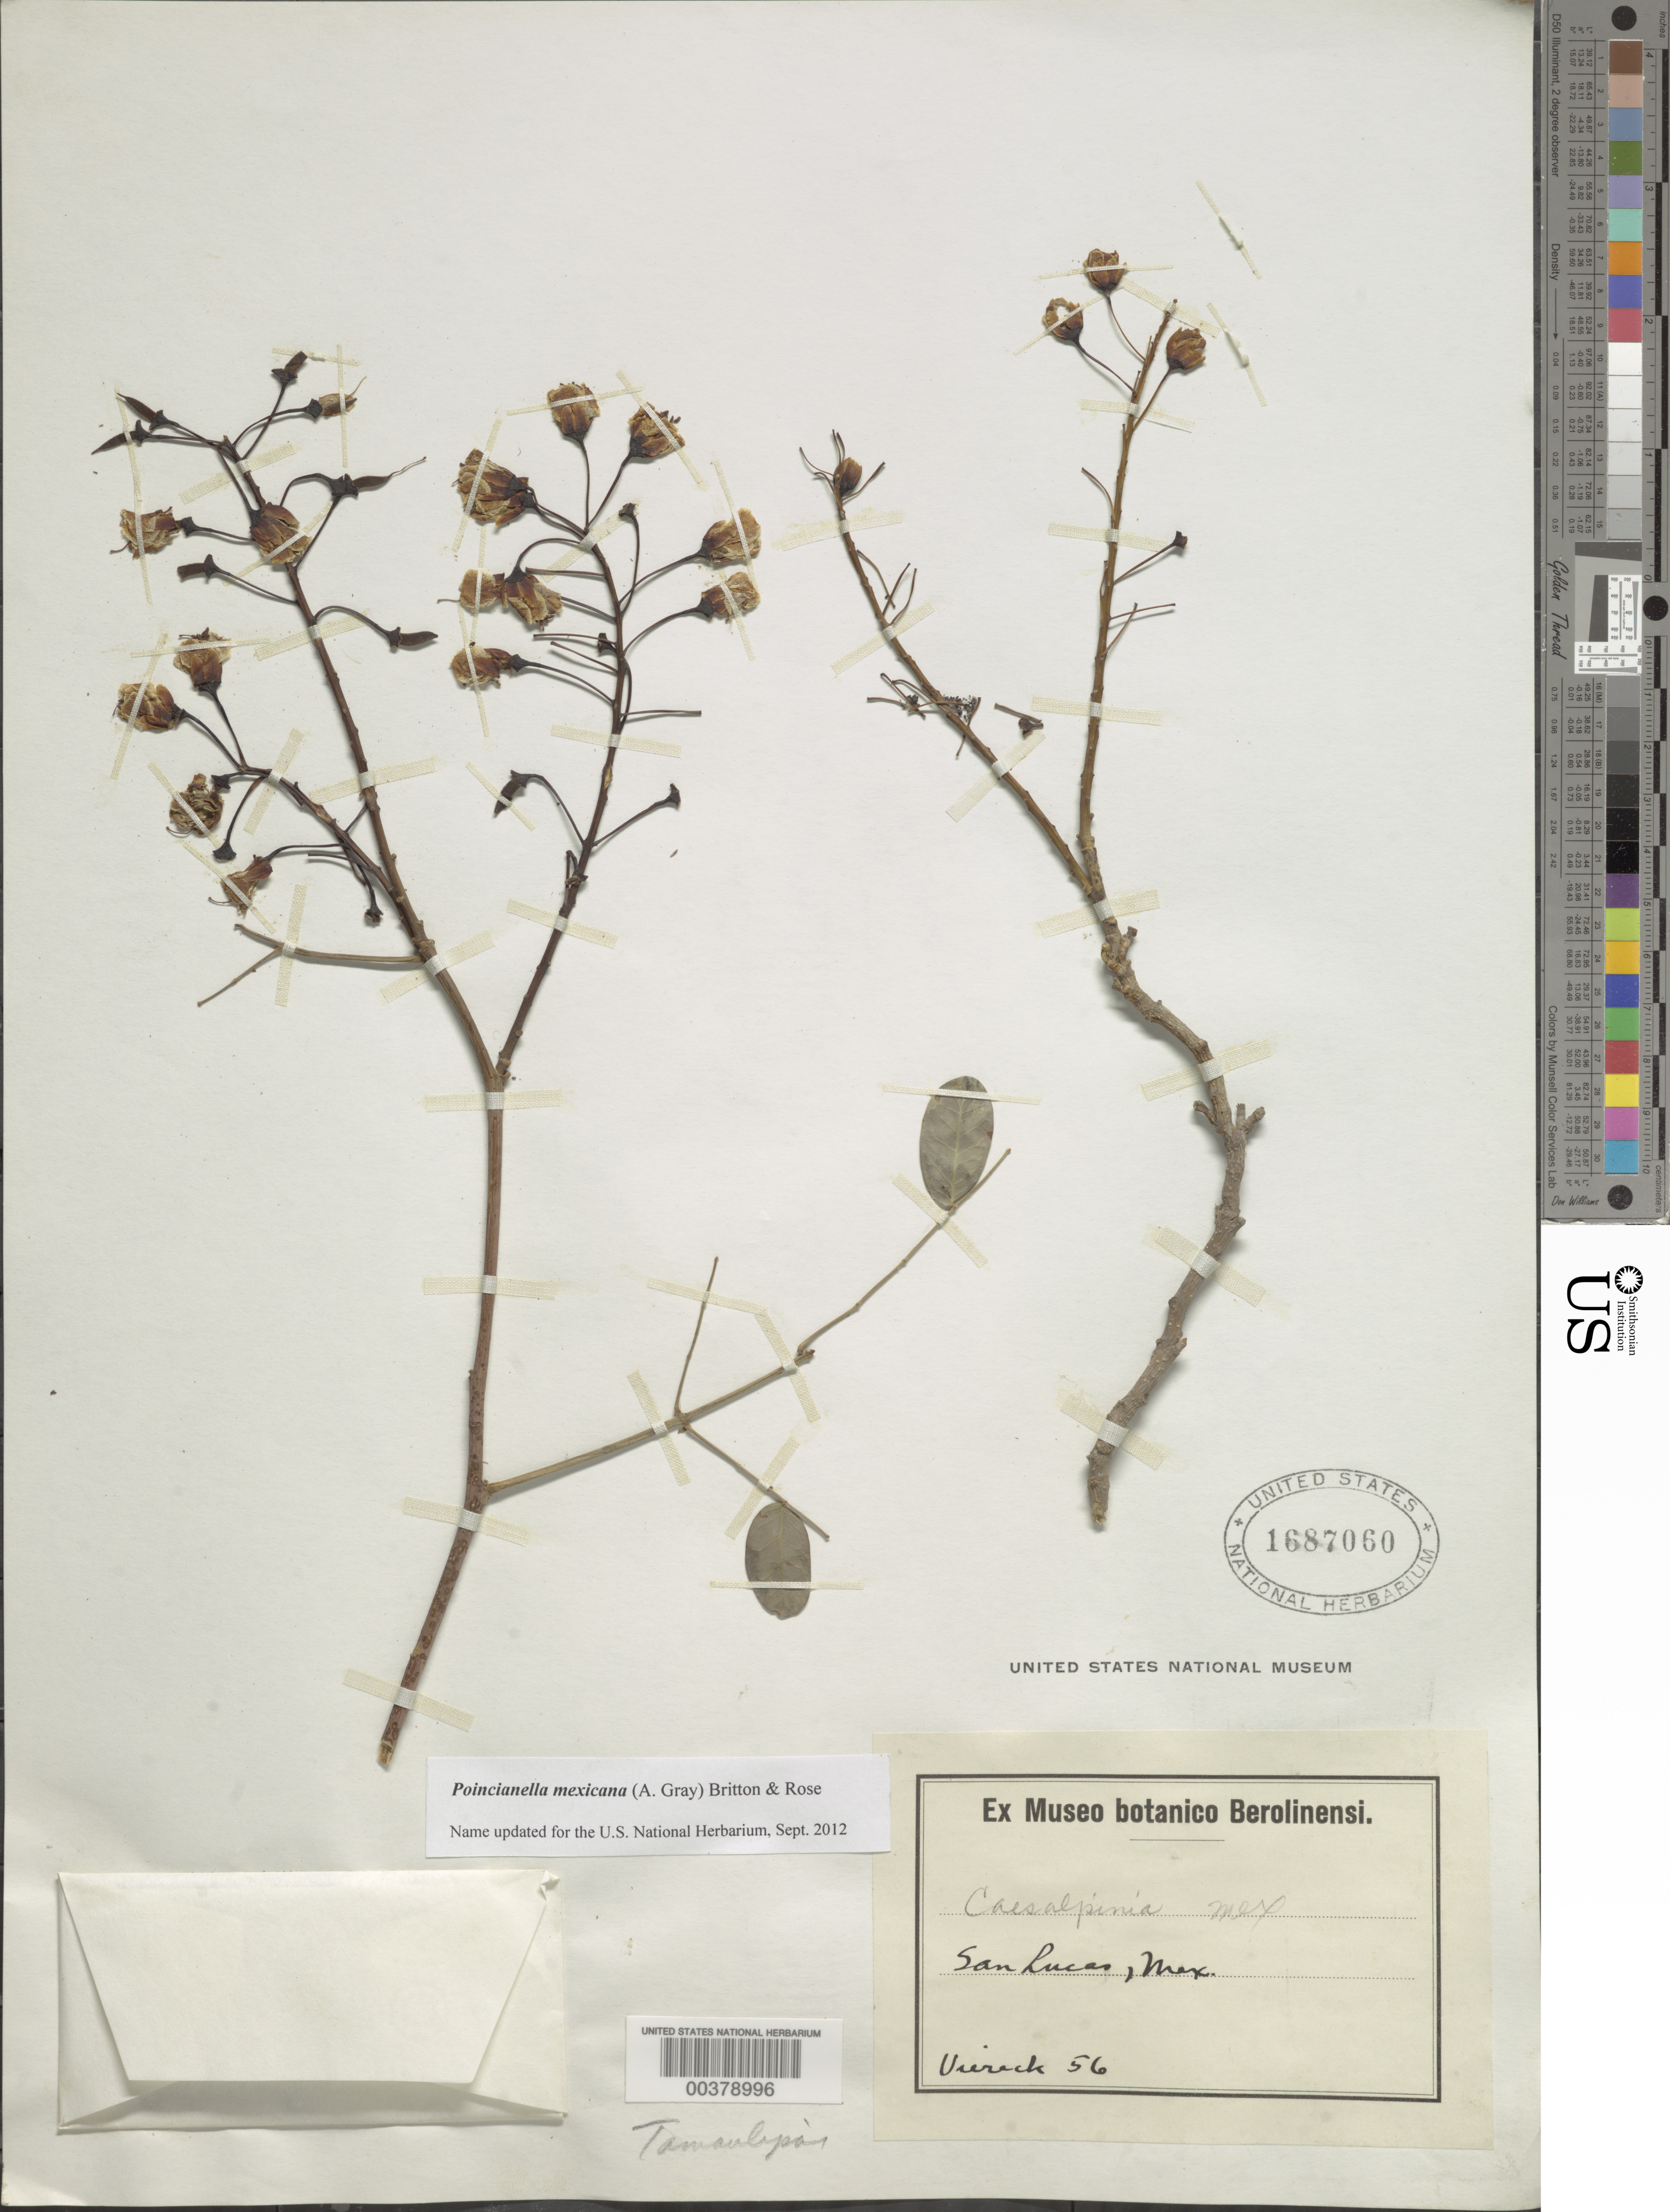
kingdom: Plantae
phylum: Tracheophyta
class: Magnoliopsida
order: Fabales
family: Fabaceae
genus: Erythrostemon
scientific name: Erythrostemon mexicanus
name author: (Rose) Gagnon & G.P. Lewis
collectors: H. W. Viereck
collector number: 56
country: Mexico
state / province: Tamaulipas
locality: San lucas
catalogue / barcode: US 1687060